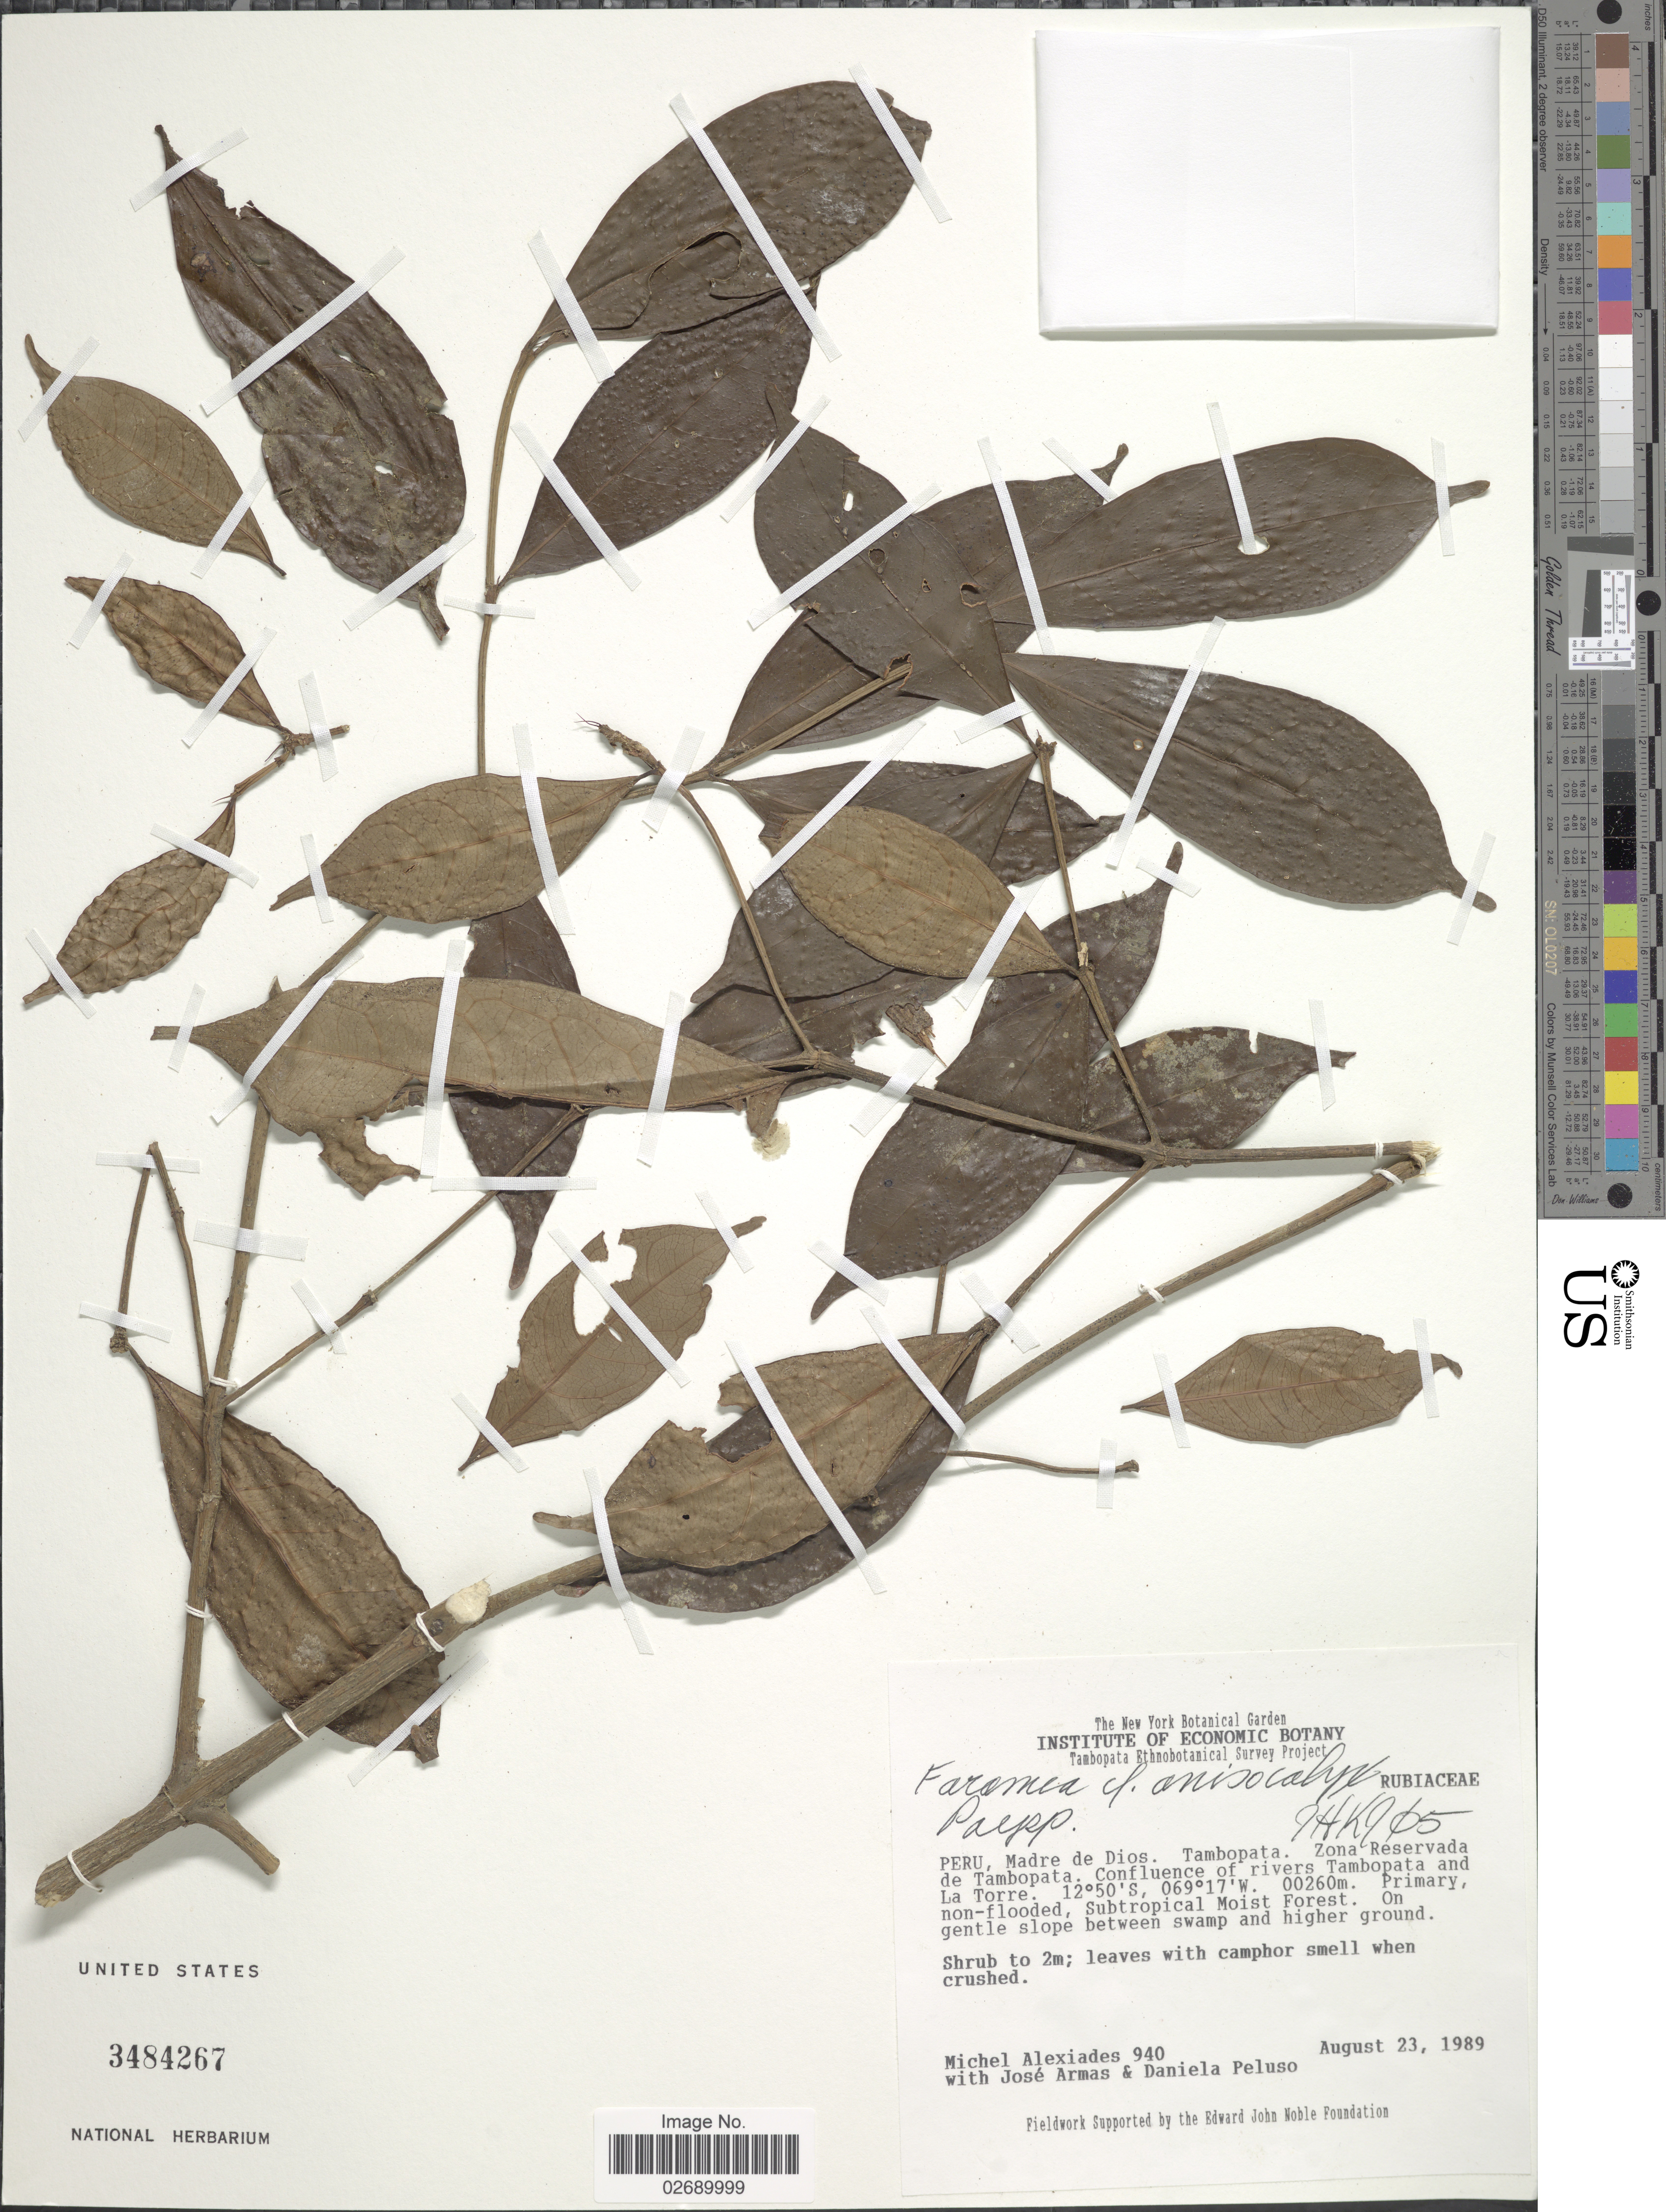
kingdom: Plantae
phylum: Tracheophyta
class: Magnoliopsida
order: Gentianales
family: Rubiaceae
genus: Faramea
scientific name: Faramea anisocalyx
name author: Poepp. & Endl.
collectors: M. Alexiades, J. Armas & D. Peluso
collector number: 940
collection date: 1989-08-23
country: Peru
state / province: Madre de Dios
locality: Tambopata. Zona Reservada de Tambopata. Confluence of rivers Tambopata and La Torre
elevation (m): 260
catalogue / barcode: US 3484267